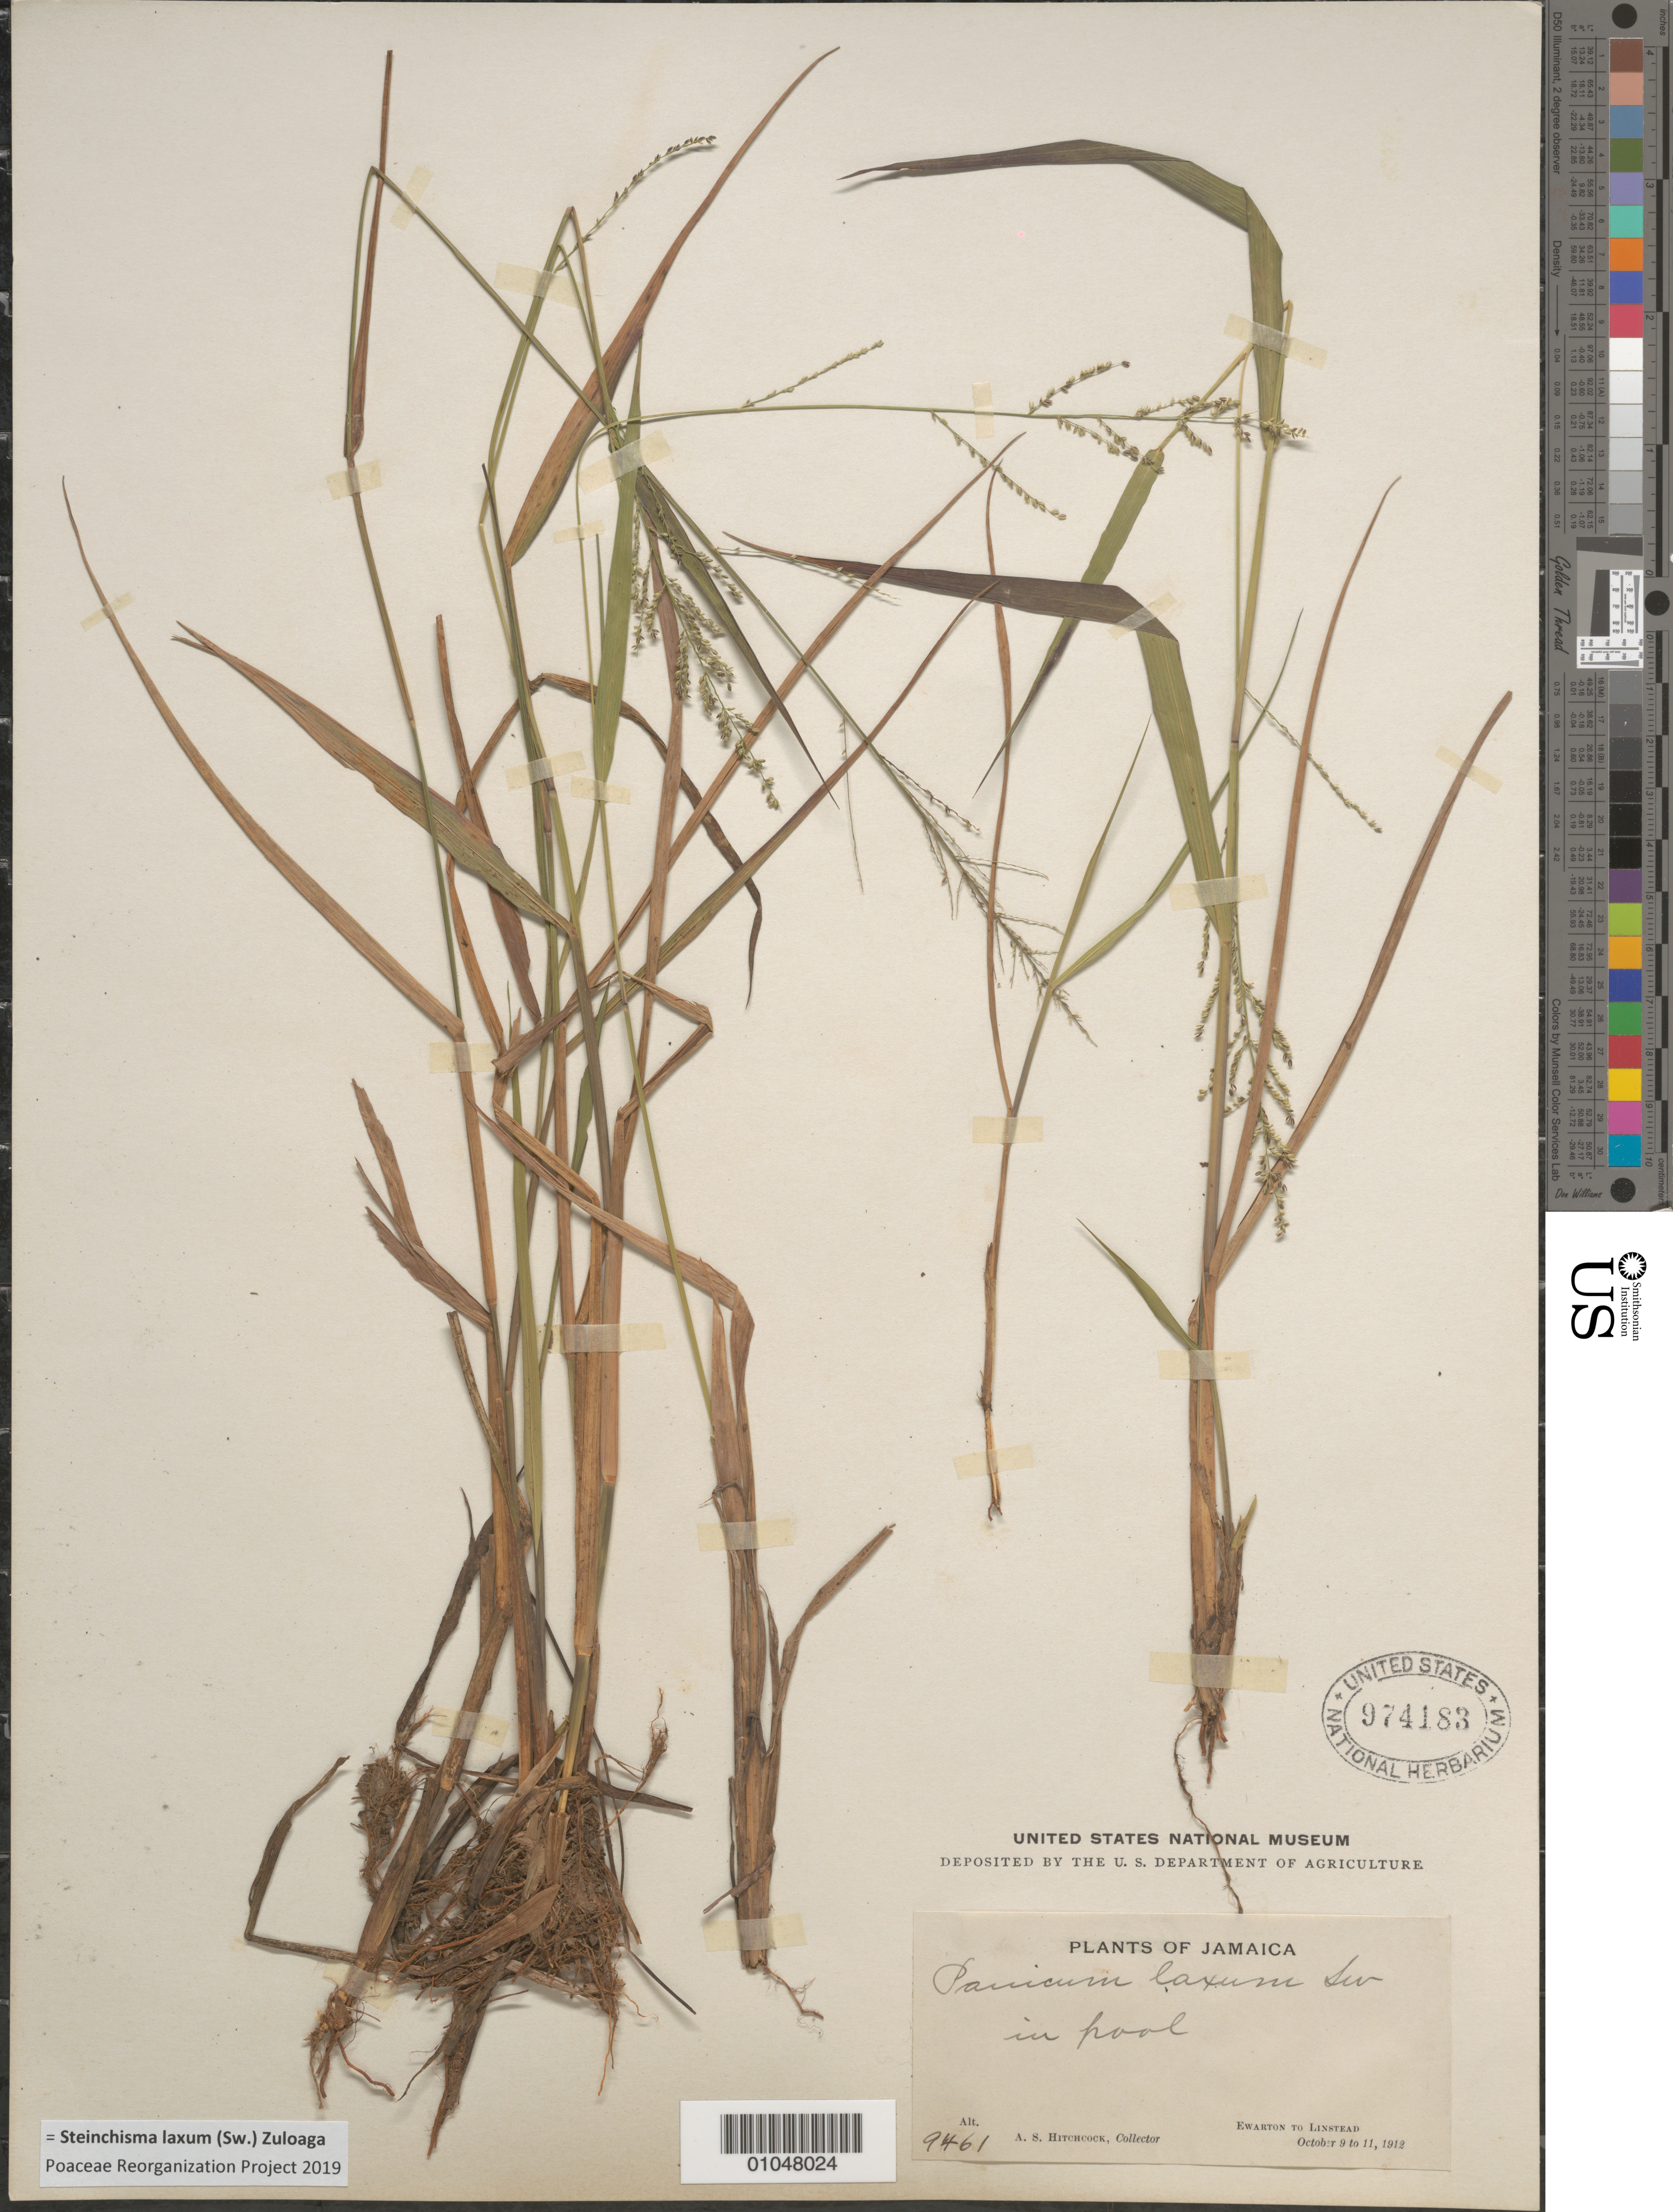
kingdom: Plantae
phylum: Tracheophyta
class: Liliopsida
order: Poales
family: Poaceae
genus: Panicum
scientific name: Panicum laxum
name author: Sw.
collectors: A. S. Hitchcock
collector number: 9461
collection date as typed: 09 Oct 1912 to 11 Oct 1912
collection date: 1912-10-09/1912-10-11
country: Jamaica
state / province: Saint Catherine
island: Jamaica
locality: Ewarton to Linstead, in pool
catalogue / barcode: US 974183